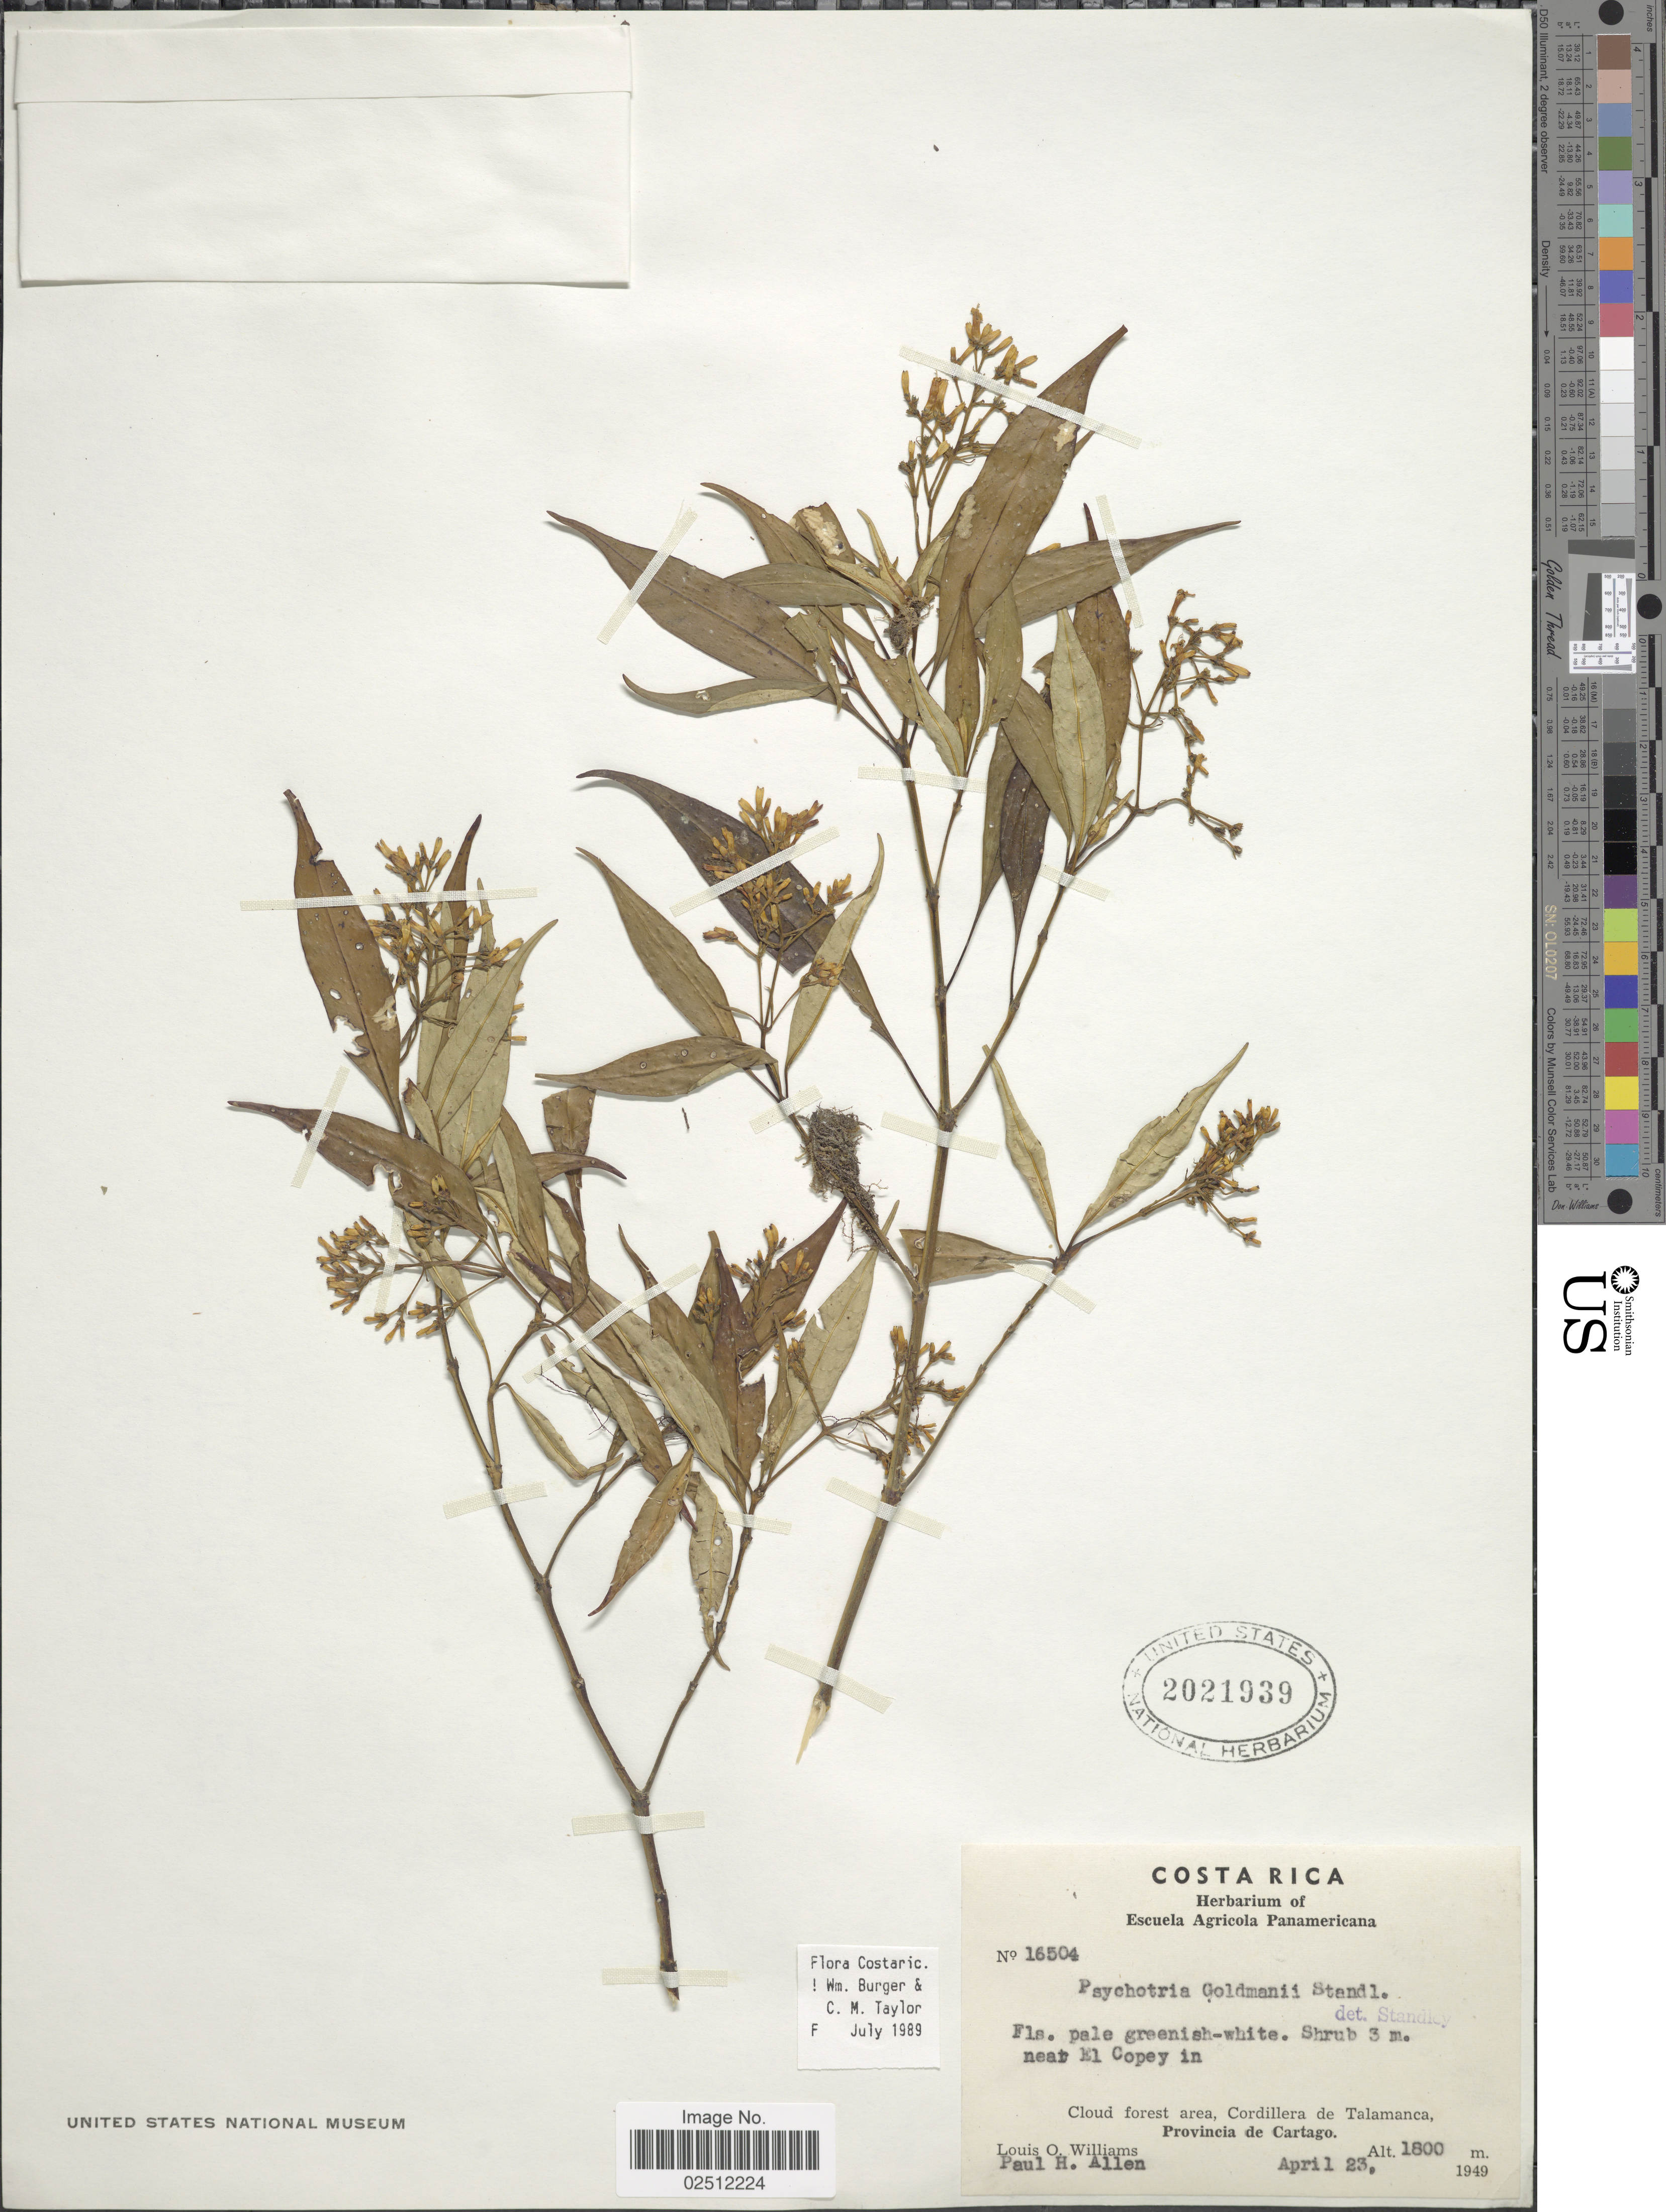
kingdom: Plantae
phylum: Tracheophyta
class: Magnoliopsida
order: Gentianales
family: Rubiaceae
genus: Psychotria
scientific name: Psychotria goldmanii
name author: Standl.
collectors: L. O. Williams & P. H. Allen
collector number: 16504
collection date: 1949-04-23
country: Costa Rica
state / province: Cartago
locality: Near El Copey in Cloud forest area, Cordillera de Talamanca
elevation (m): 1800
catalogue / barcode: US 2021939